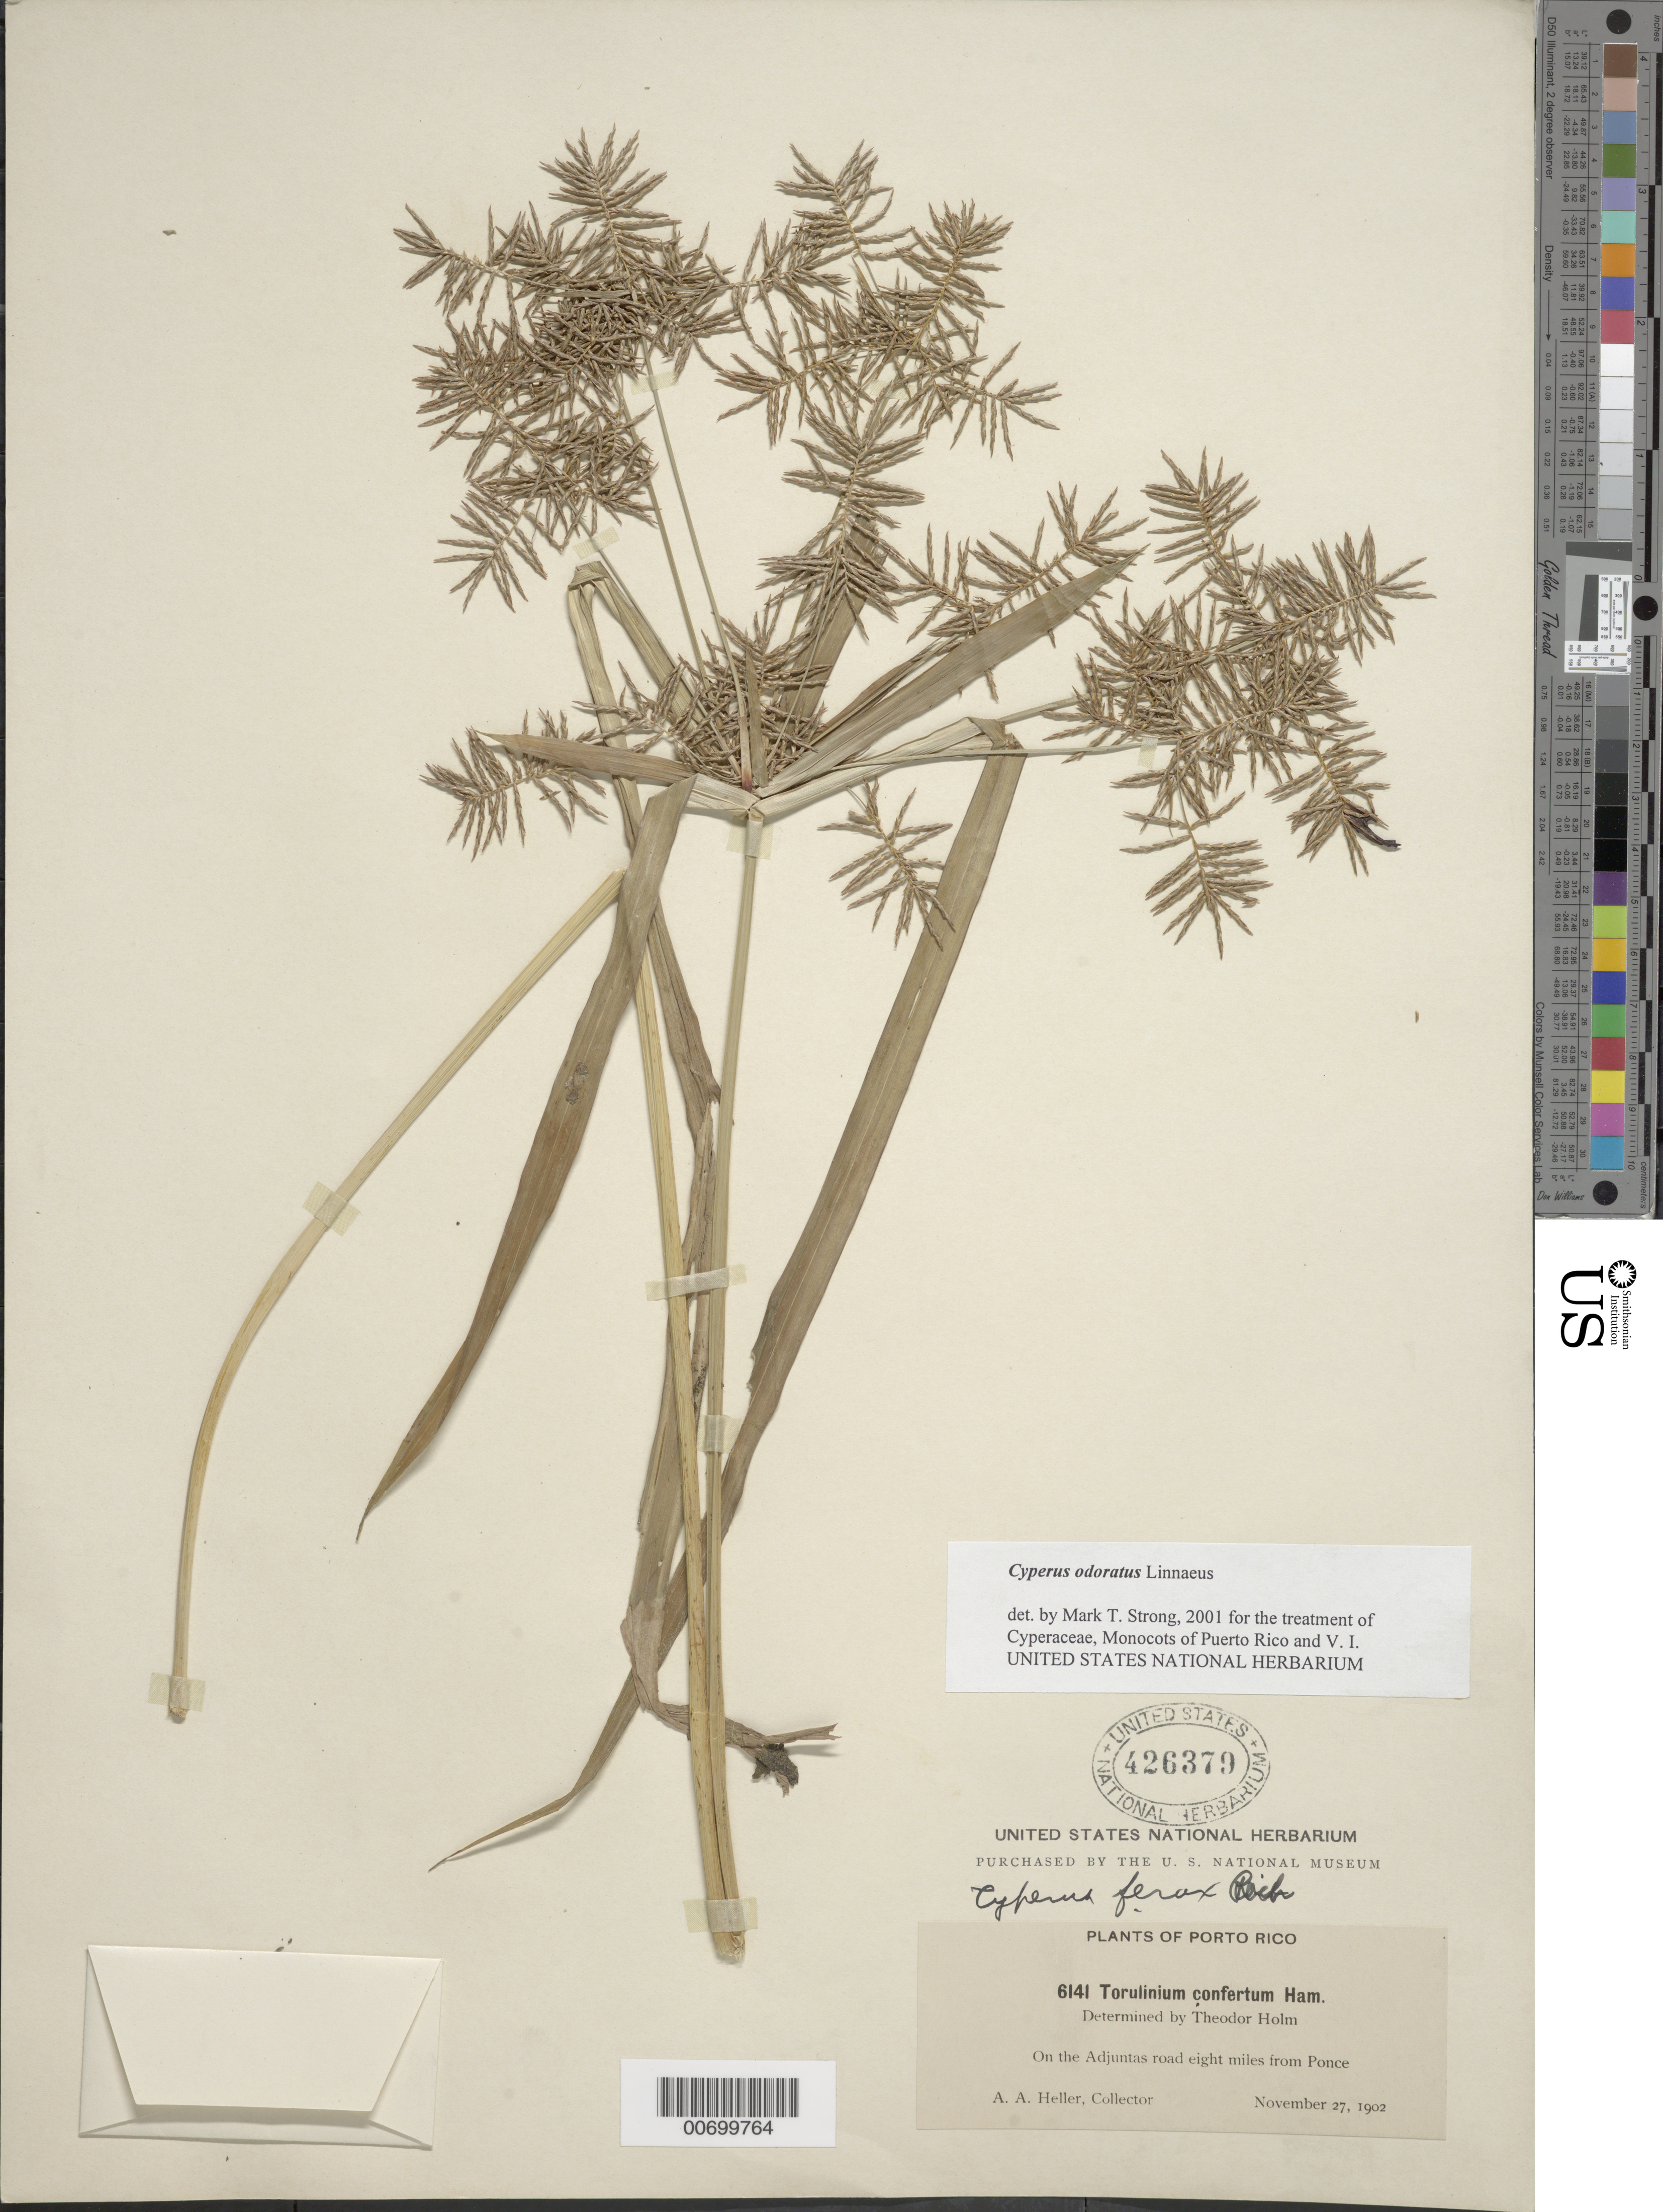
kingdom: Plantae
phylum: Tracheophyta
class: Liliopsida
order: Poales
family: Cyperaceae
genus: Cyperus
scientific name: Cyperus odoratus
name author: L.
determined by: Strong, M. T., (US), Smithsonian Institution - National Museum of Natural History (UNITED STATES)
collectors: A. A. Heller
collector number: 6141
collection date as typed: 27 Nov 1902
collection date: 1902-11-27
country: Puerto Rico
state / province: Ponce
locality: On the Adjuntas road 8 mi. from Ponce.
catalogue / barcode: US 426379